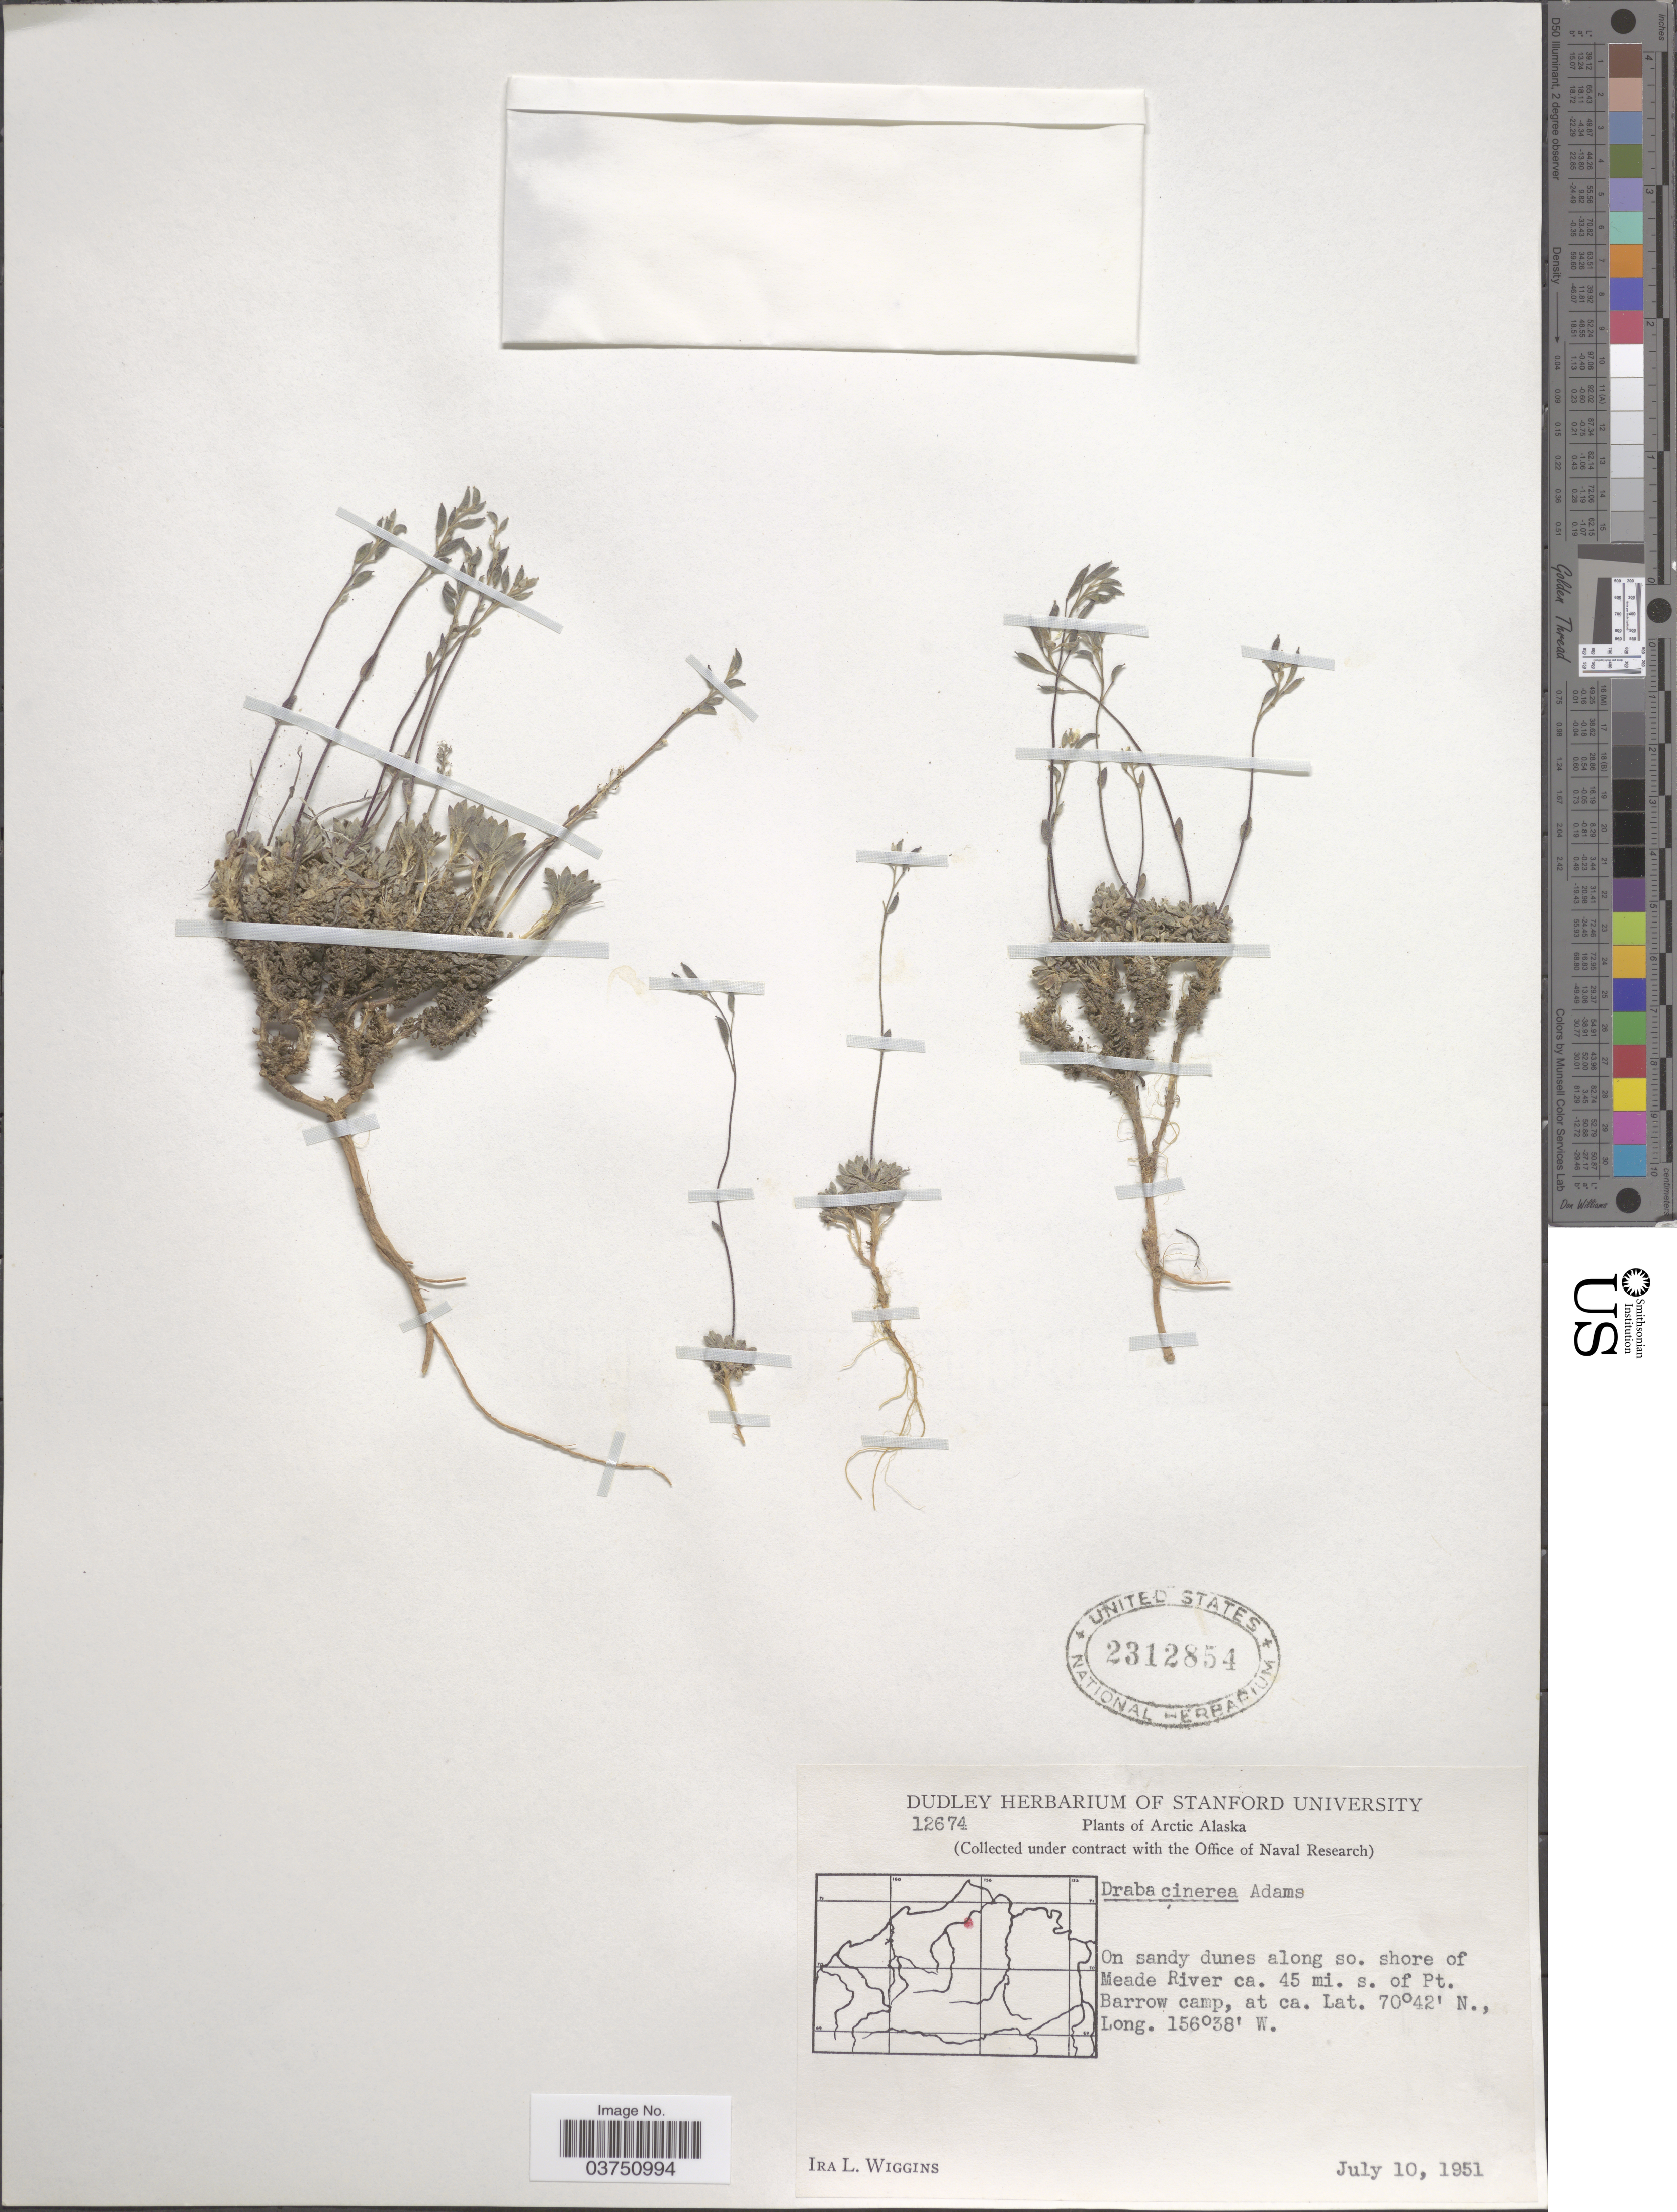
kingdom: Plantae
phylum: Tracheophyta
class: Magnoliopsida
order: Brassicales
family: Brassicaceae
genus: Draba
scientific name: Draba cinerea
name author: Adams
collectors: I. L. Wiggins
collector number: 12674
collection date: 1951-07-10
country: United States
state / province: Alaska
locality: Arctic Alaska. On sandy dunes along so. shore of Meade River ca. 45 mi. s. of Pt. Barrow camp.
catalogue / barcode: US 2312854